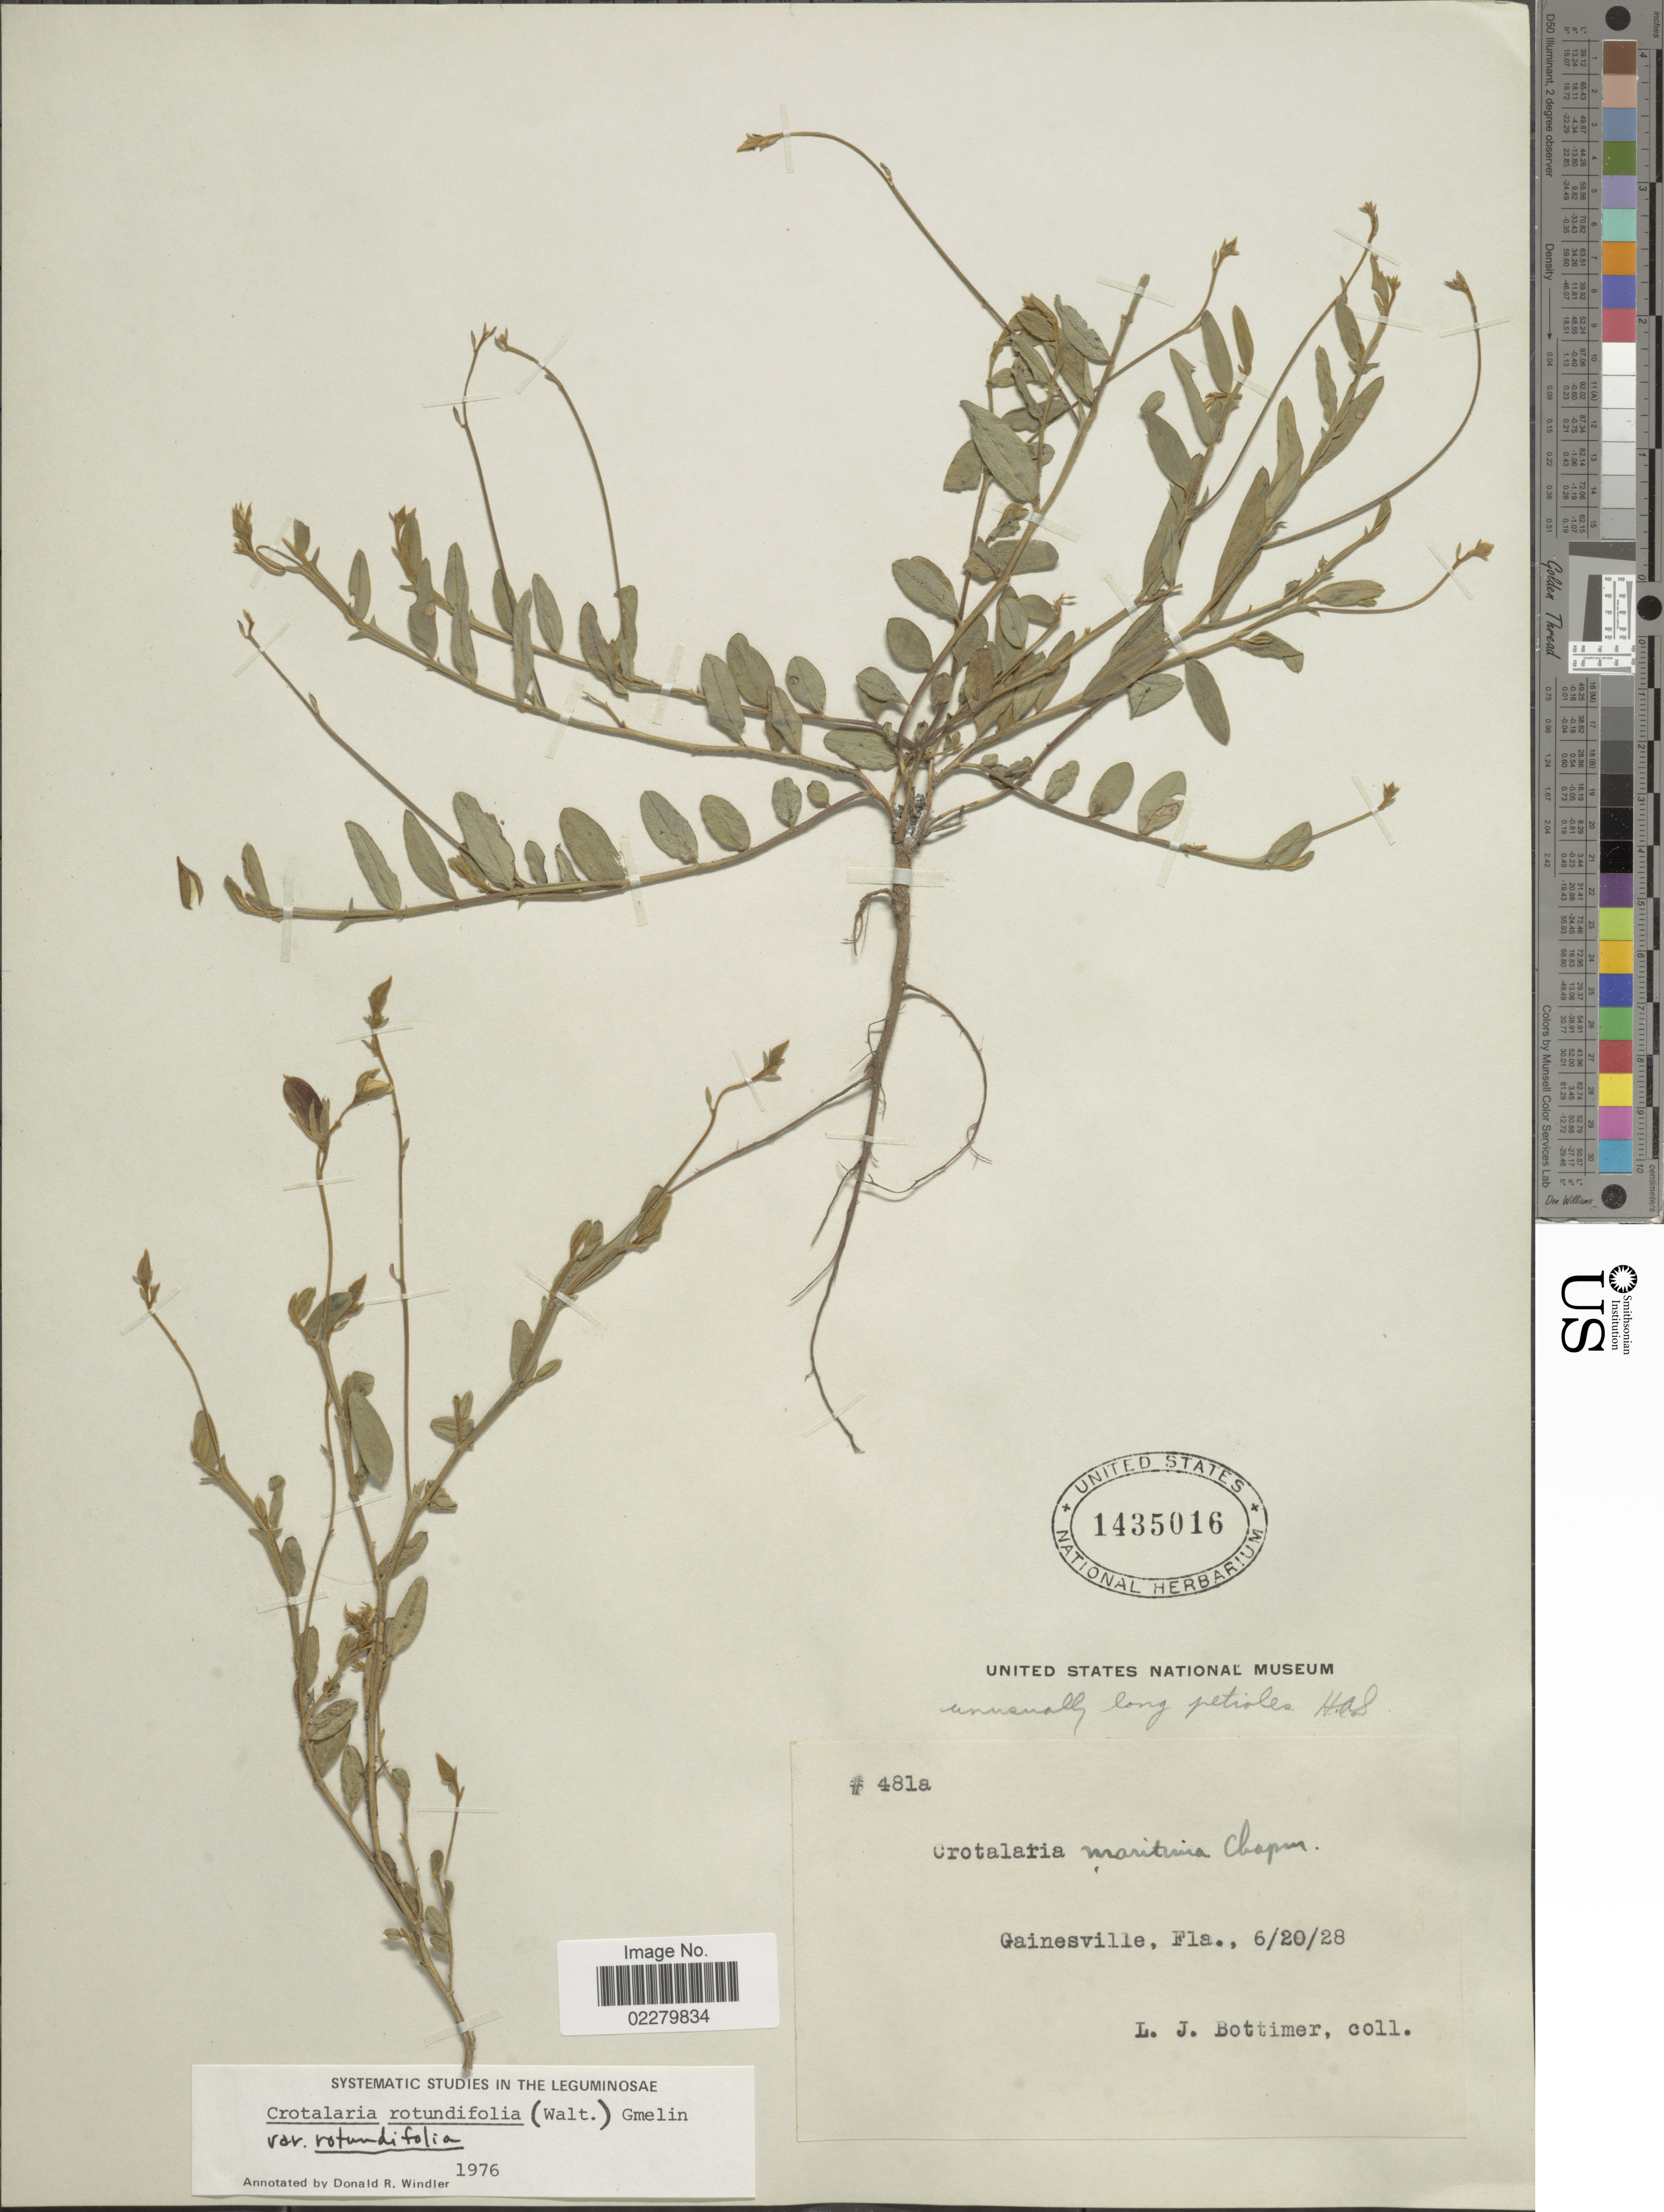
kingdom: Plantae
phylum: Tracheophyta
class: Magnoliopsida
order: Fabales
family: Fabaceae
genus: Crotalaria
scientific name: Crotalaria rotundifolia var. rotundifolia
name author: (Walter) J.F. Gmel.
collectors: L. Bottimer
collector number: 481a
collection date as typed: Transcribed d/m/y: 20/6/28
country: United States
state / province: Florida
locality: Gainesville, Fla.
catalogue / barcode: US 1435016